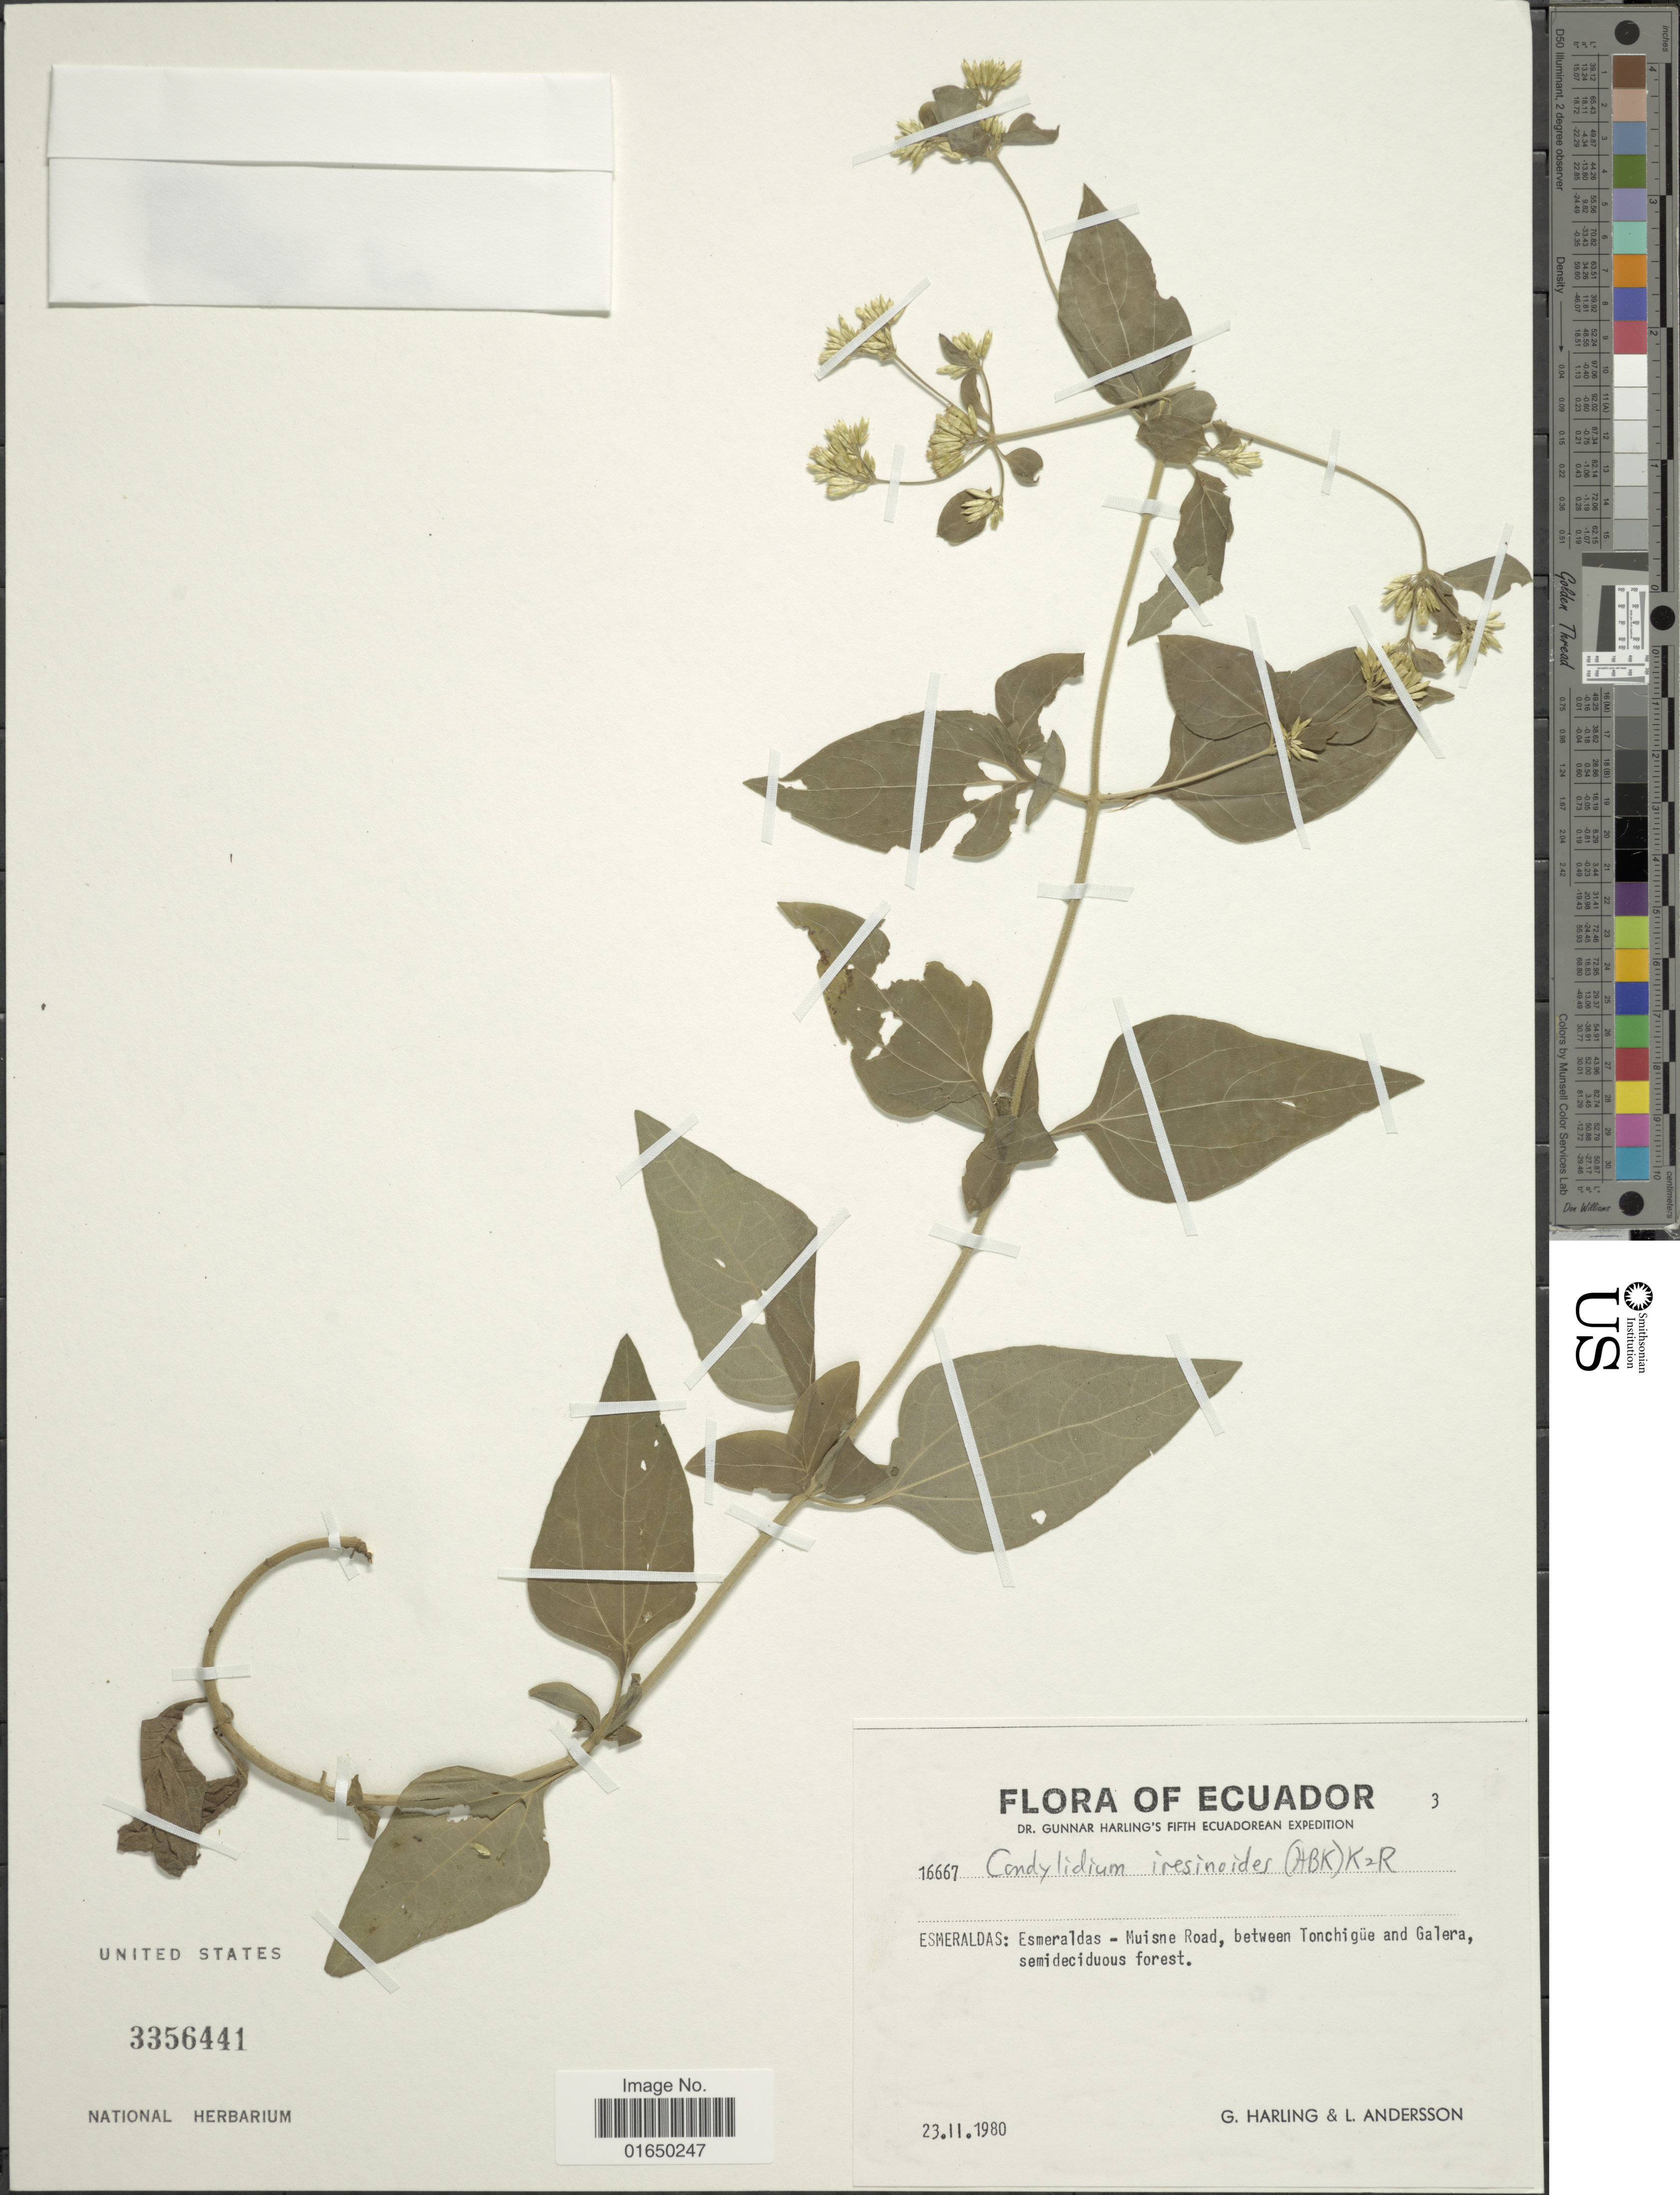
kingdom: Plantae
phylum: Tracheophyta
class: Magnoliopsida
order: Asterales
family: Asteraceae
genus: Condylidium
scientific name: Condylidium iresinoides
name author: (Kunth) R.M. King & H. Rob.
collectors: G. Harling & L. Andersson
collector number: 16667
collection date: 1980-02-23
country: Ecuador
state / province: Esmeraldas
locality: Esmeraldas - Muisne Road, between Tonchigüe and Galera, semideciduous forest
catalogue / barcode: US 3356441